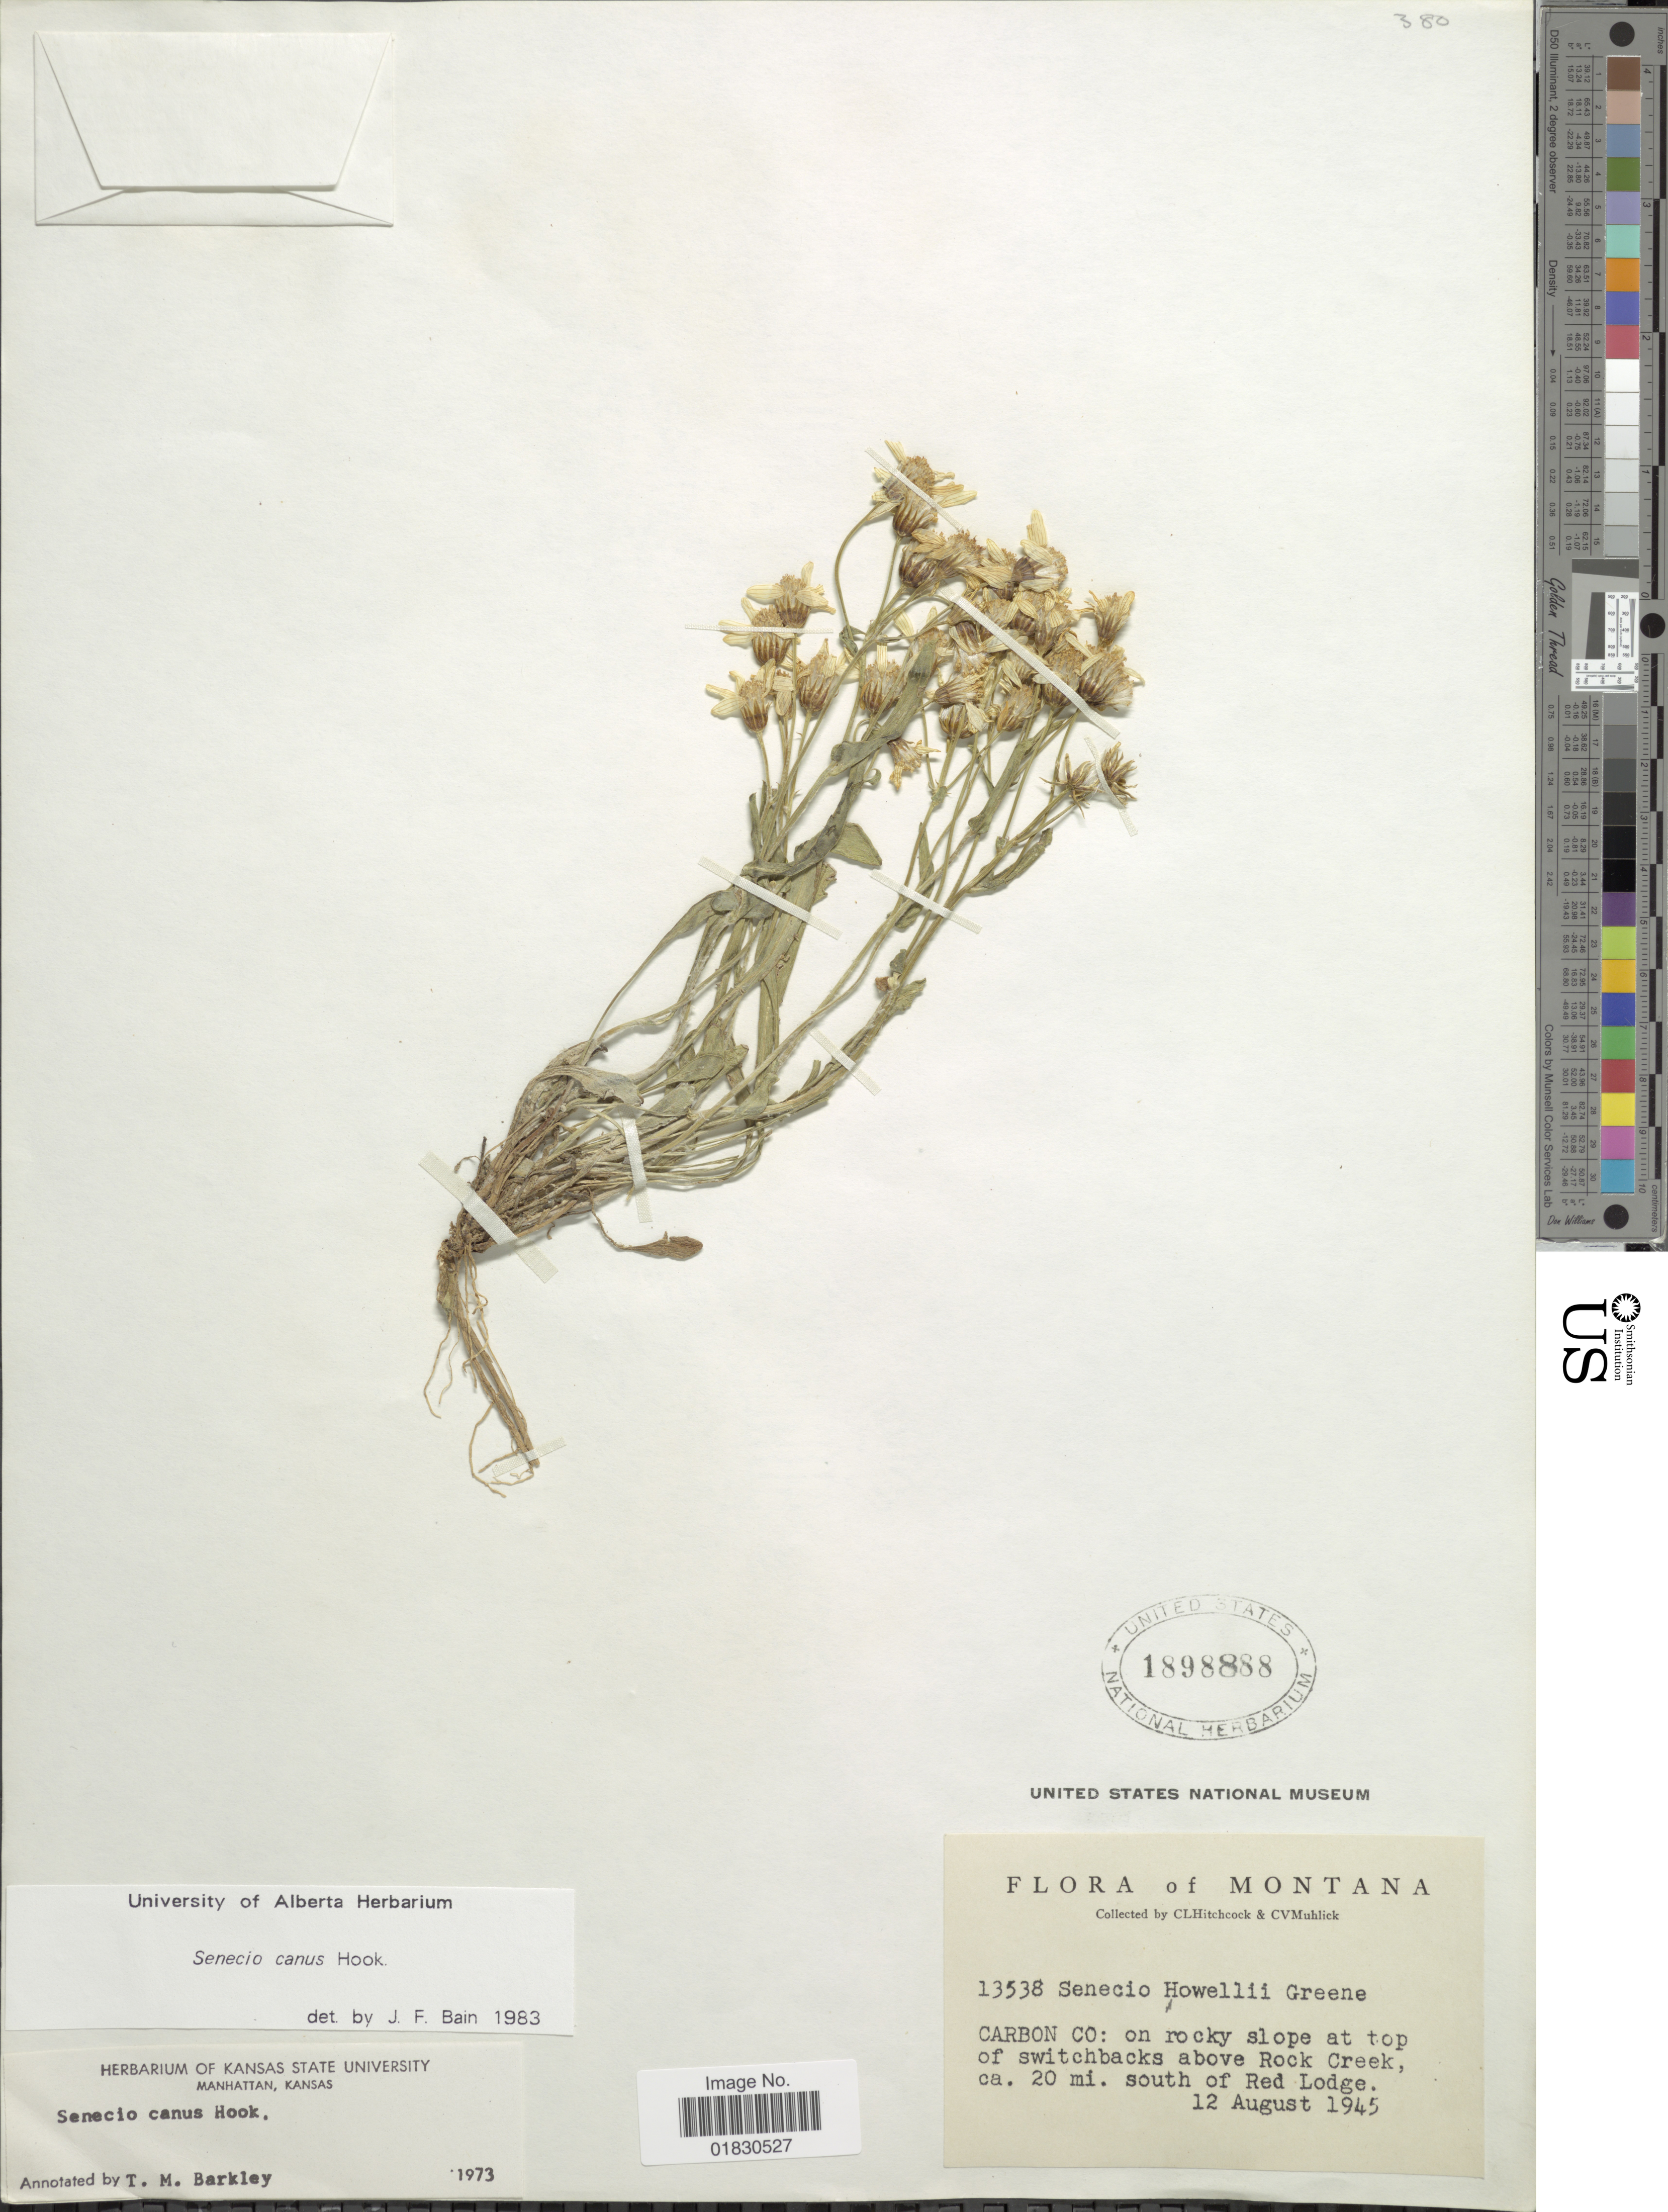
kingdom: Plantae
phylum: Tracheophyta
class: Magnoliopsida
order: Asterales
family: Asteraceae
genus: Packera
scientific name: Packera cana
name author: (Hook.) W.A. Weber & Á. Löve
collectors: C. V. Muhlick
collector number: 13538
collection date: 1945-08-12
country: United States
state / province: Montana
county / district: Carbon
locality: on rocky slope at top of Switchbacks above Rock Creek, 20 mi. south of Red Lodge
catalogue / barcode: US 1898888